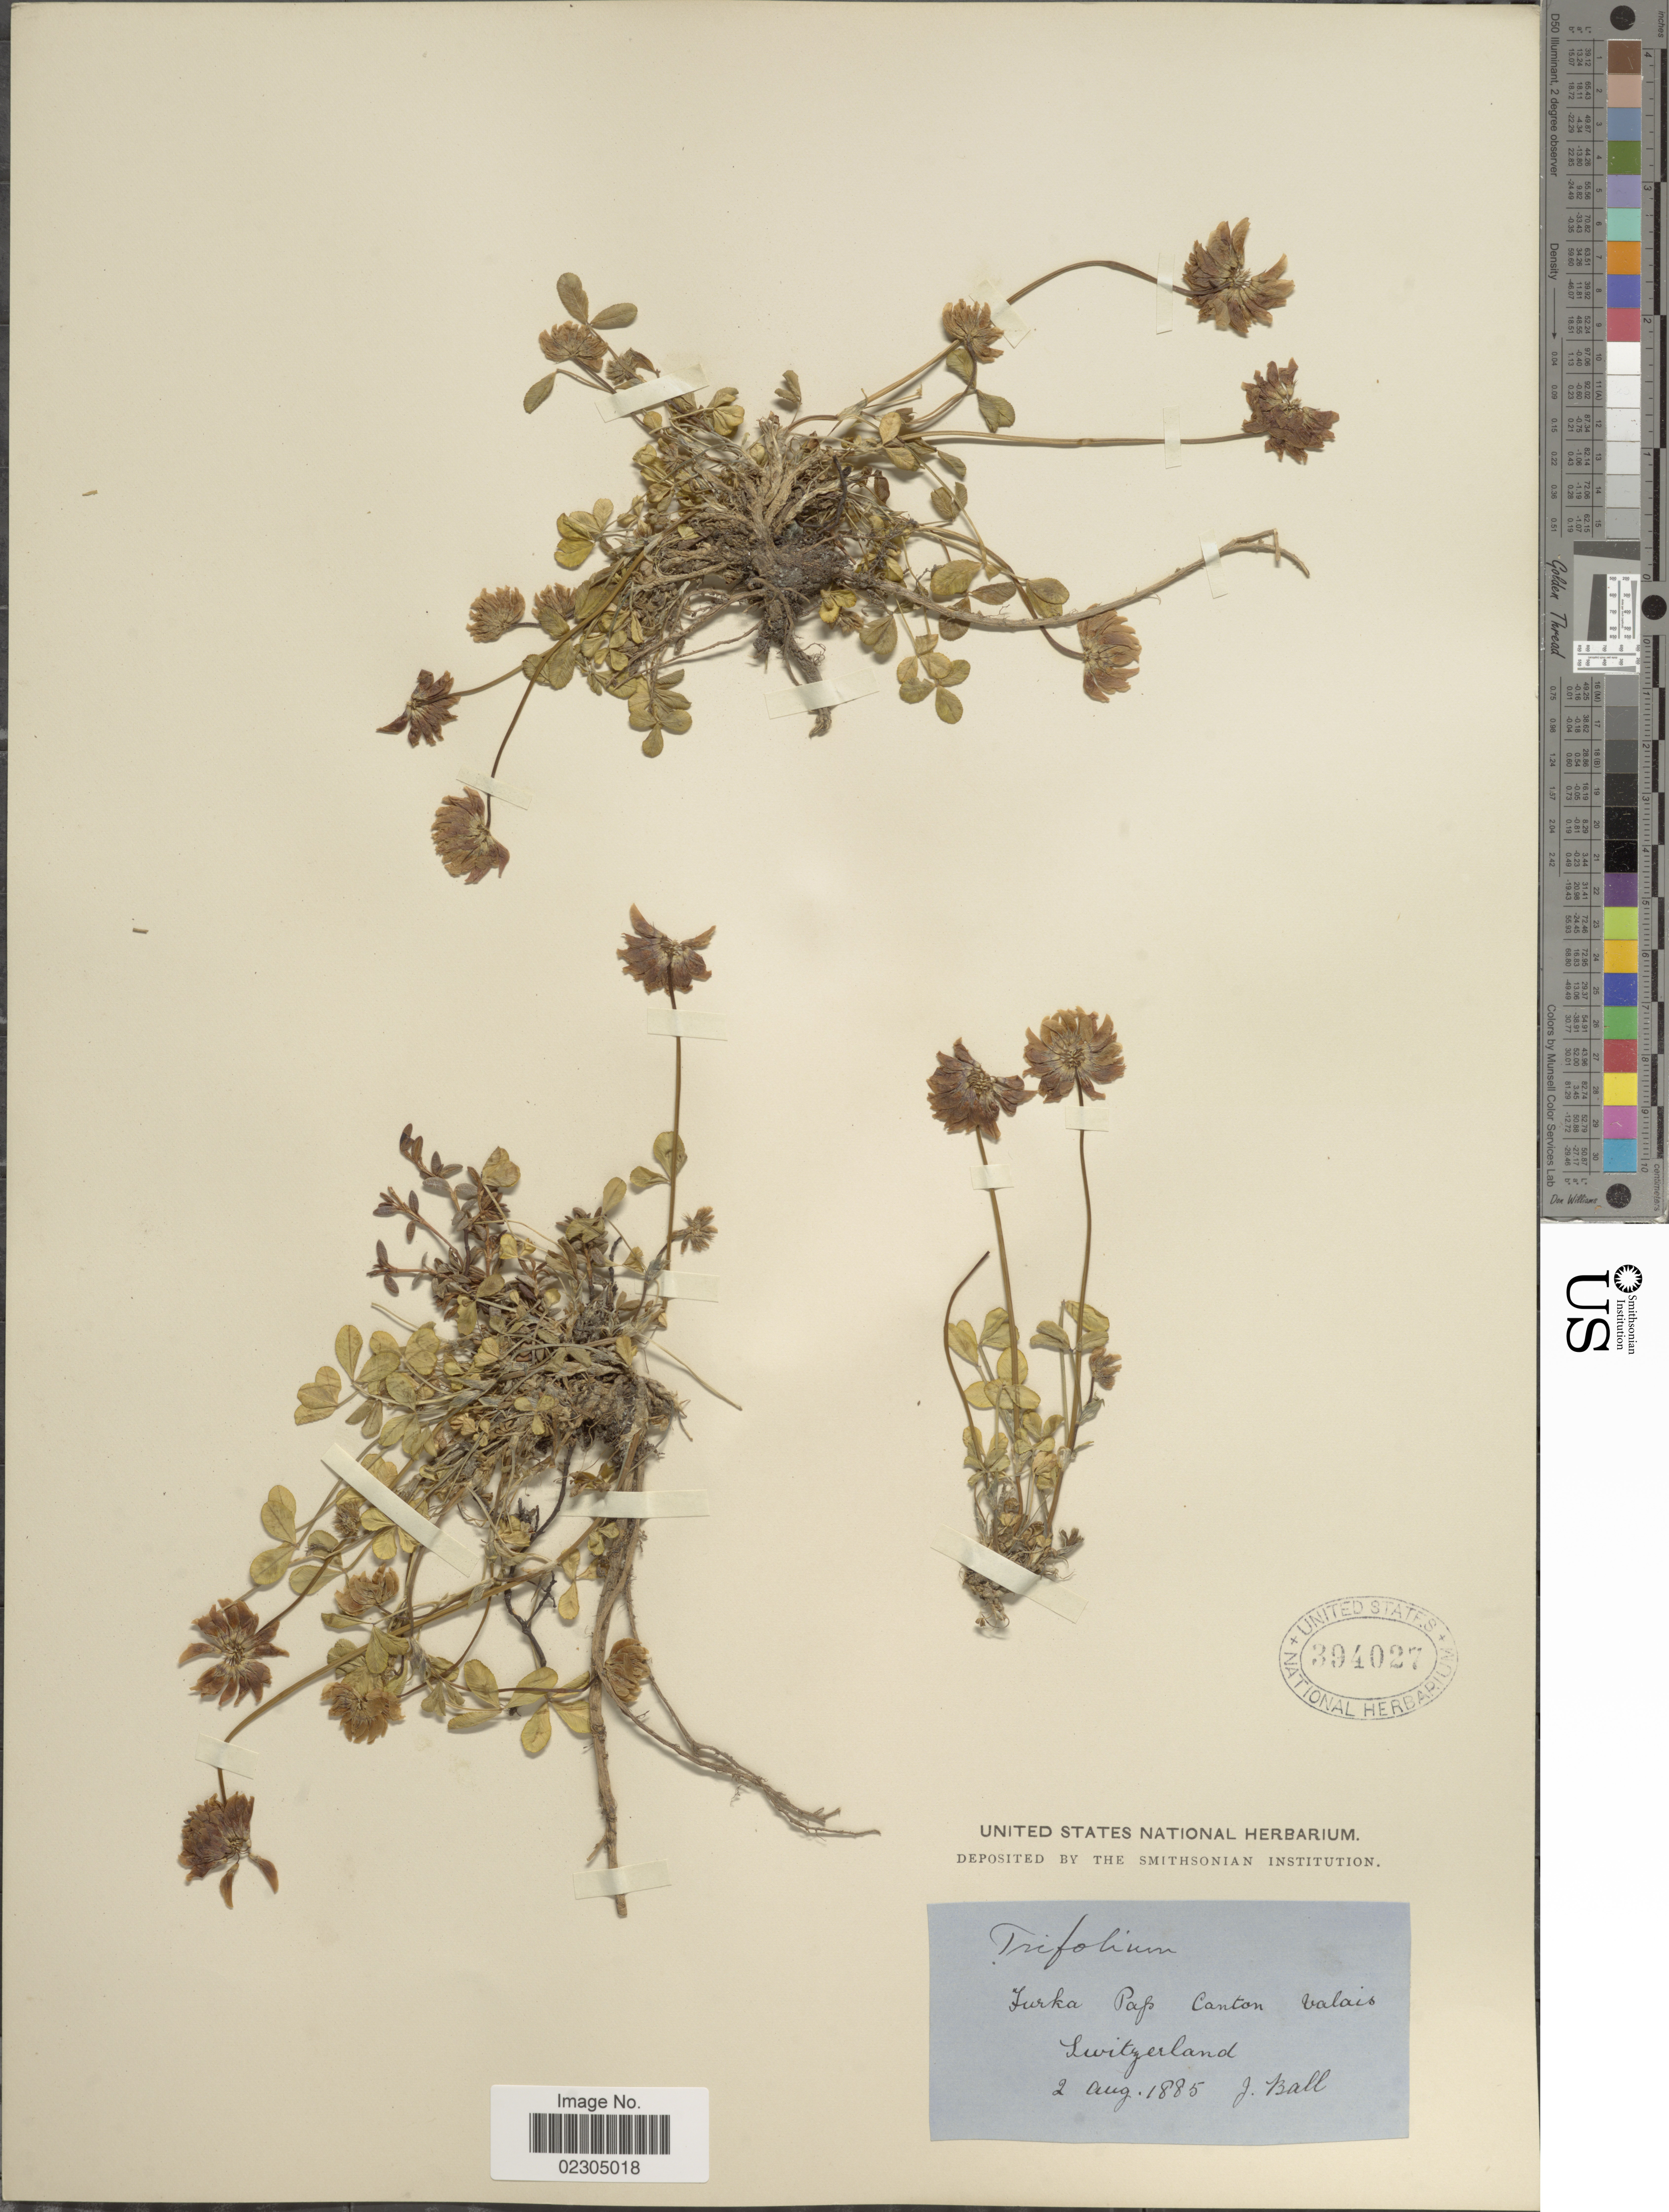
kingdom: Plantae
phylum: Tracheophyta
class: Magnoliopsida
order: Fabales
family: Fabaceae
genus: Trifolium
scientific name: Trifolium sp.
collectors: J. Ball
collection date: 1885-08-02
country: Switzerland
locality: Furka Pafs Canton Valais.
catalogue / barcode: US 394027